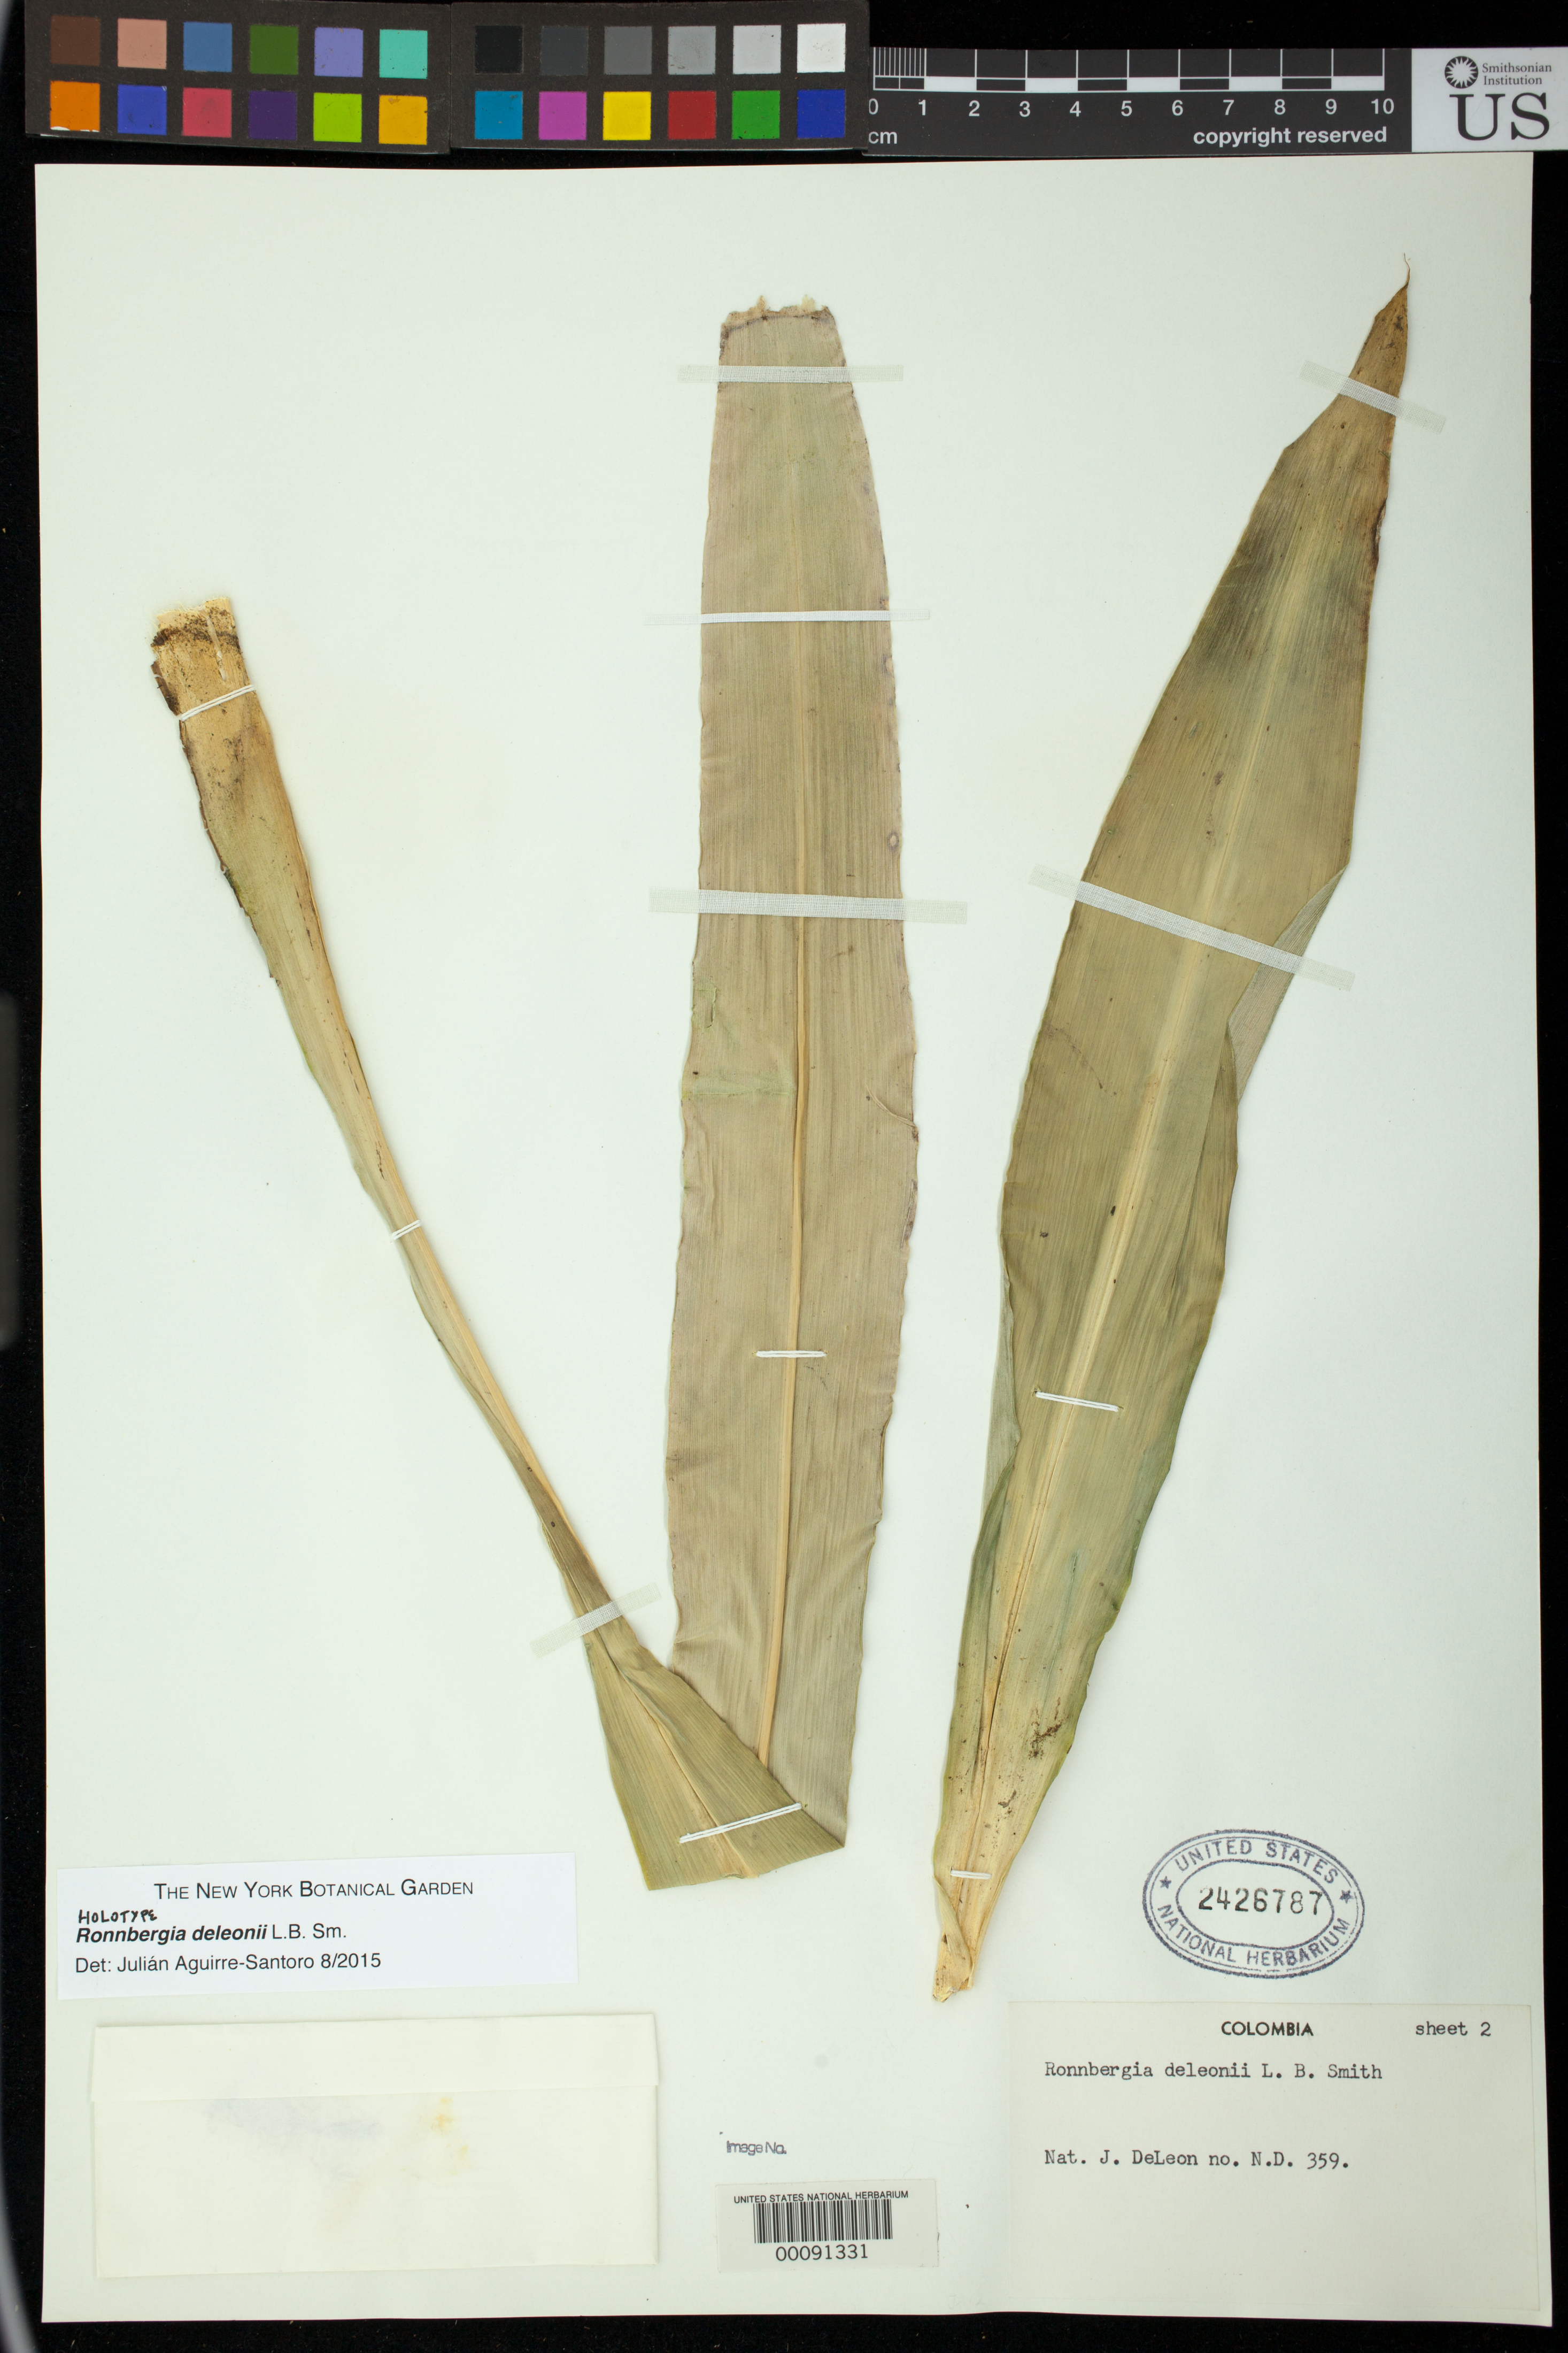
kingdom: Plantae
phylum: Tracheophyta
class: Liliopsida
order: Poales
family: Bromeliaceae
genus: Ronnbergia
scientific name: Ronnbergia deleonii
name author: L.B. Sm.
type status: Holotype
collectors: N. J. DeLeon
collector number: N.D. 359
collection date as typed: Apr 1960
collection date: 1960-04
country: Colombia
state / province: Nariño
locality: Near Espriella.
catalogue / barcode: US 2426787